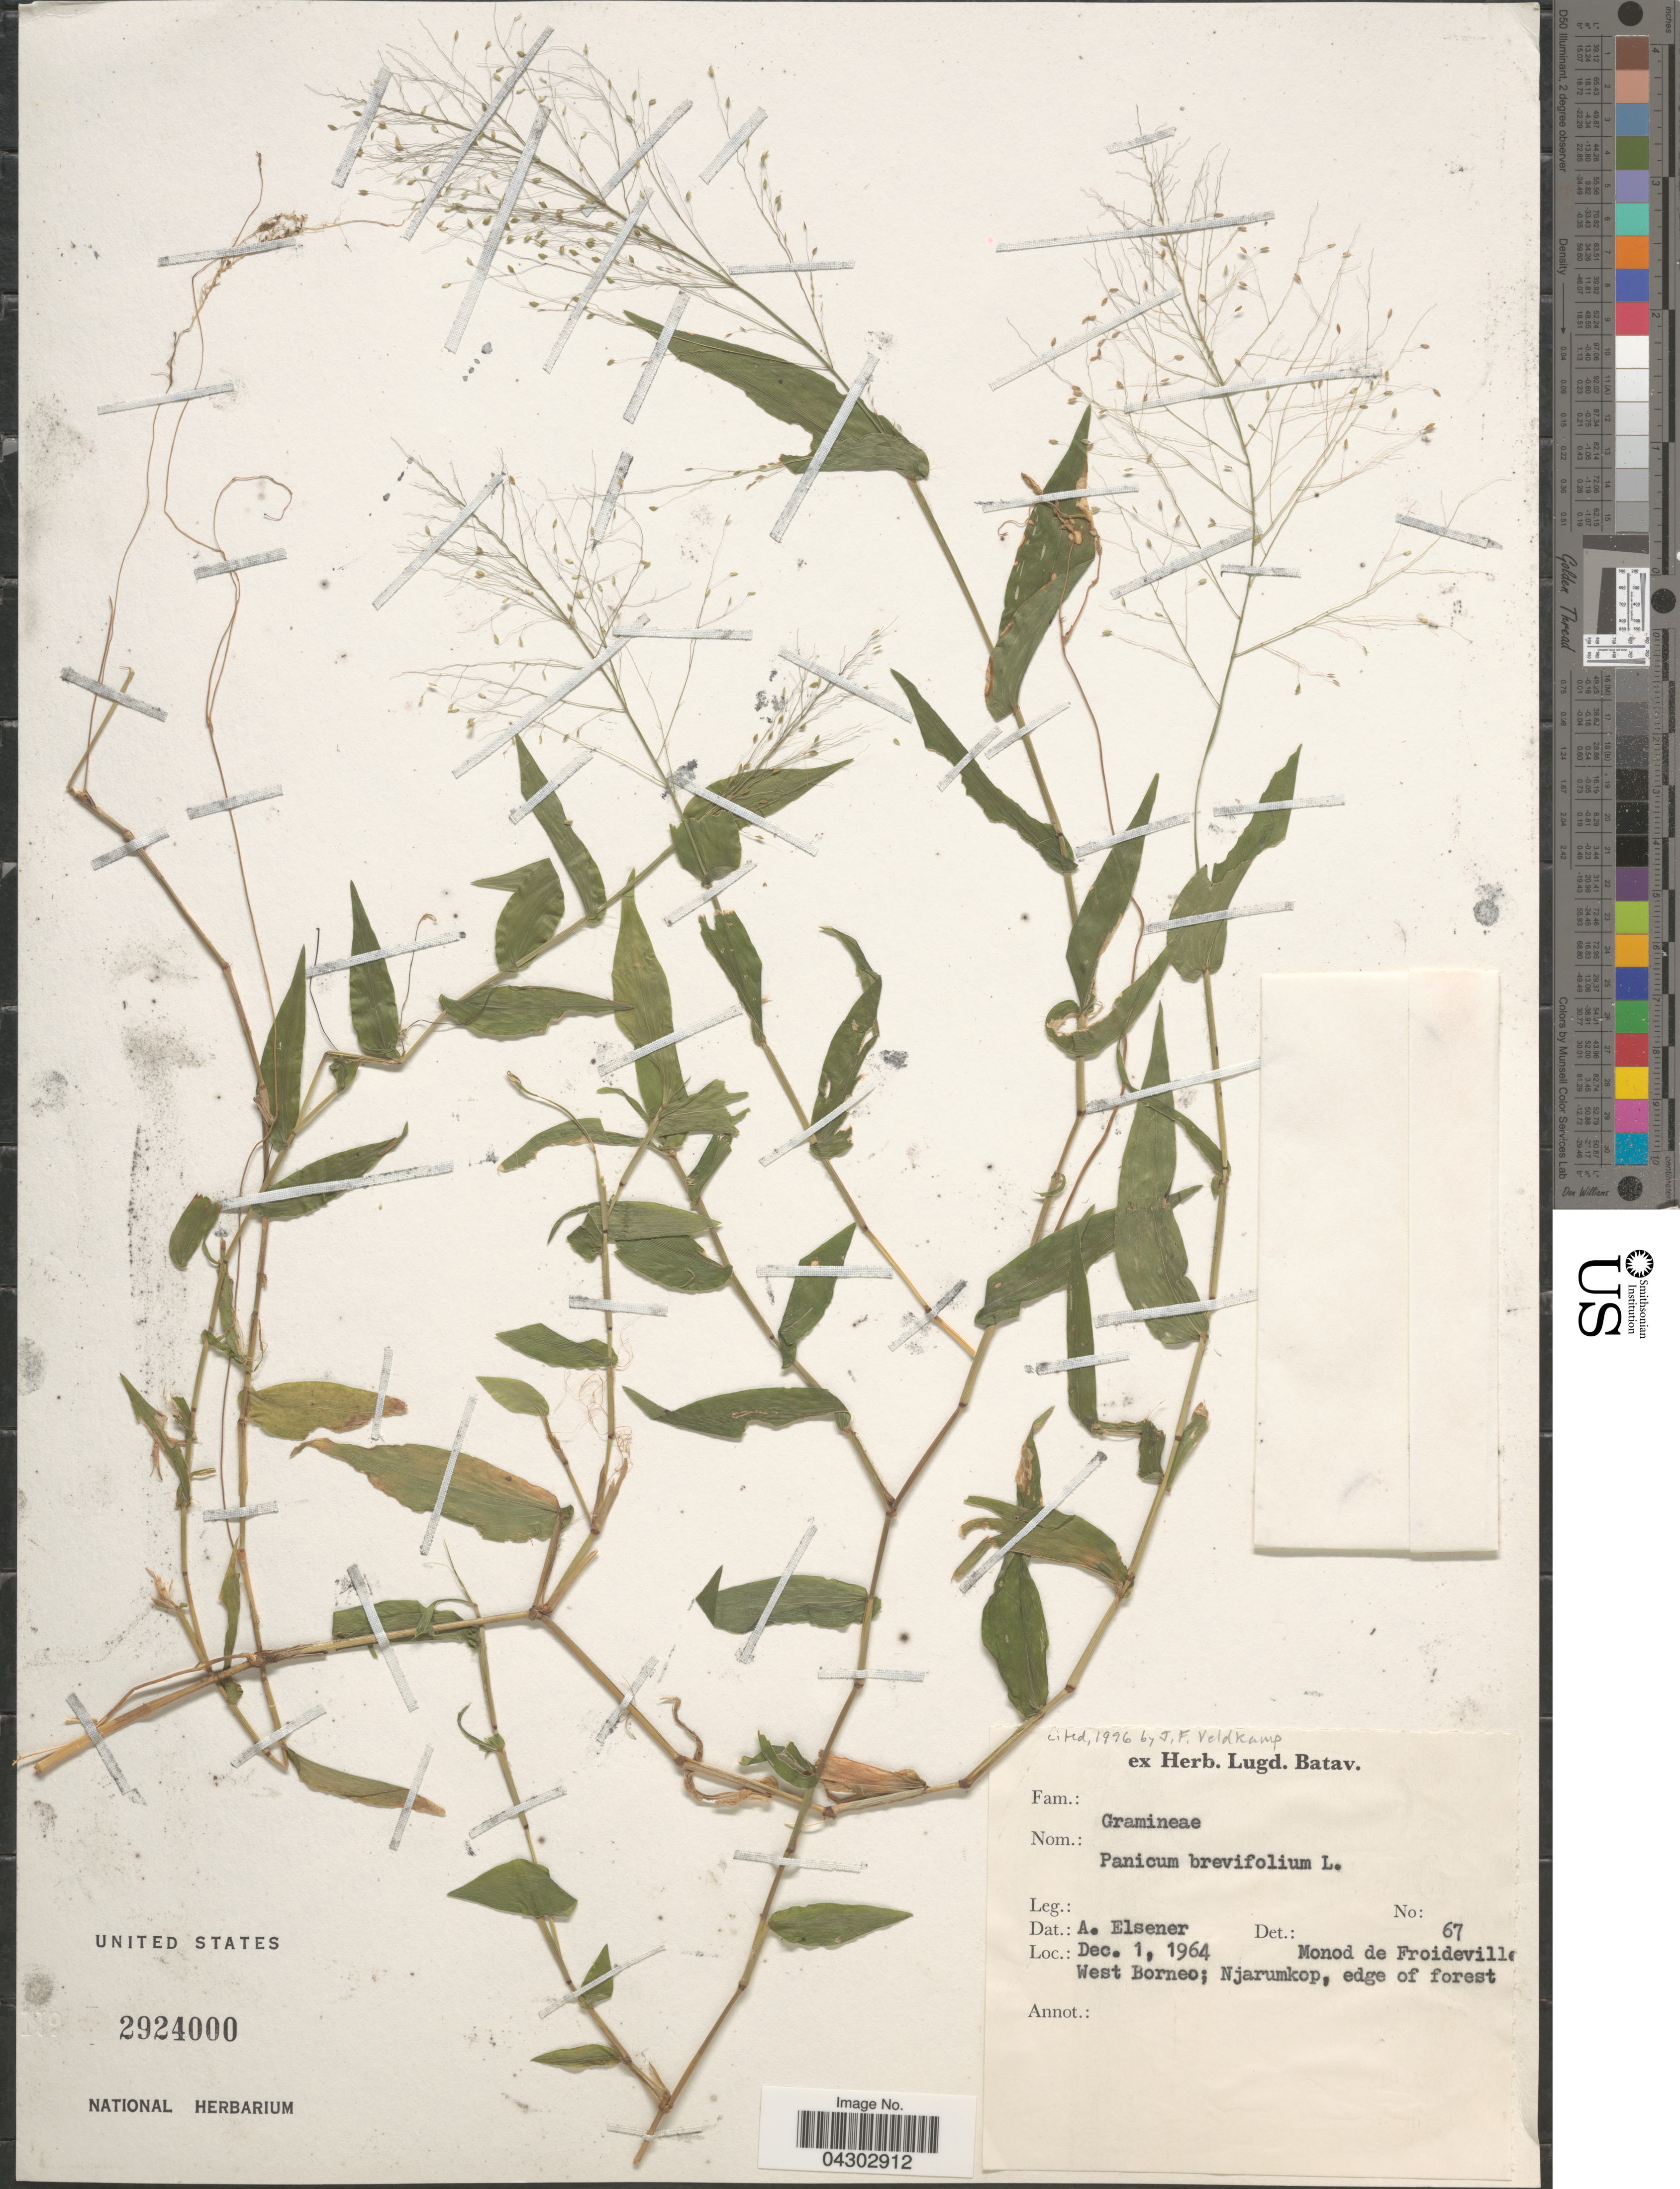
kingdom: Plantae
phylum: Tracheophyta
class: Liliopsida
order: Poales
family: Poaceae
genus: Panicum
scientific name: Panicum brevifolium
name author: L.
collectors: A. Elsener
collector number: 67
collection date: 1964-12-01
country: Indonesia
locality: West Borneo; Njarumkop, edge of forest.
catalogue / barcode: US 2924000